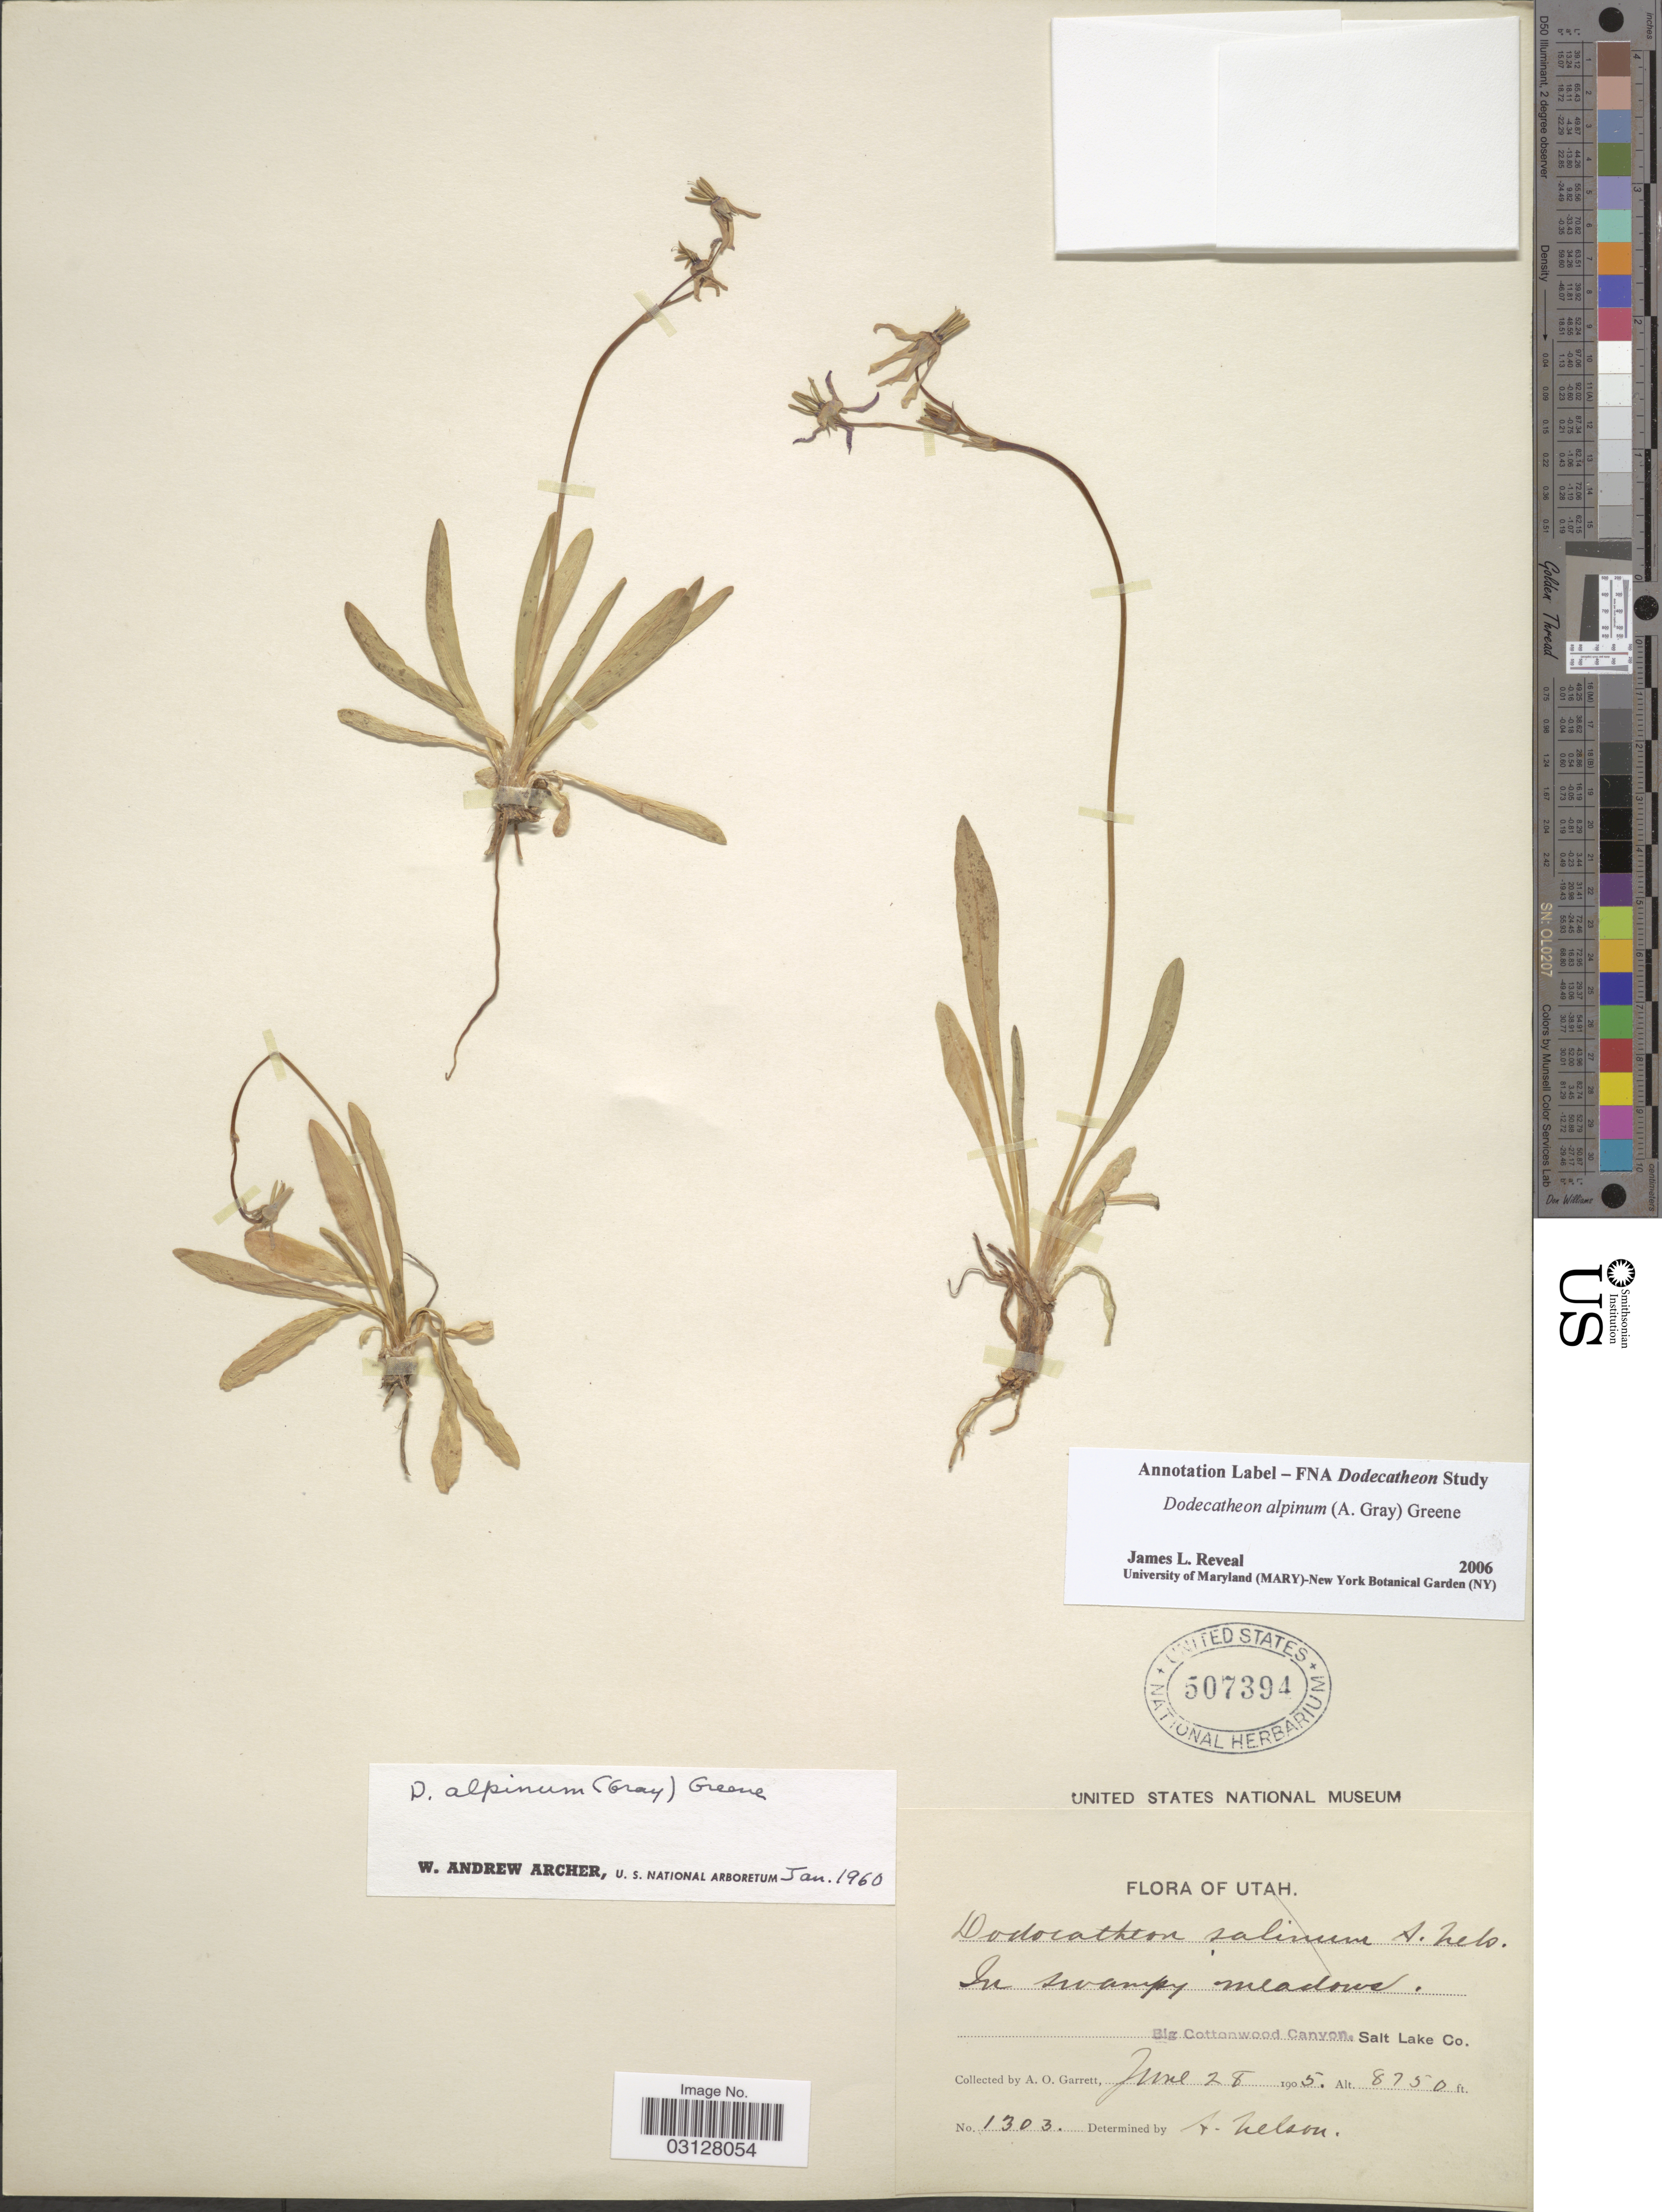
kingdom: Plantae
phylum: Tracheophyta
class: Magnoliopsida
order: Ericales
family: Primulaceae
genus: Dodecatheon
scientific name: Dodecatheon alpinum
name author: (A. Gray) Greene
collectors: A. O. Garrett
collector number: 1303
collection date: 1905-06-28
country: United States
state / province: Utah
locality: In swampy meadows. Big Cottonwood Canyon, Salt Lake Co.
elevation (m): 2667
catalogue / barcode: US 507394